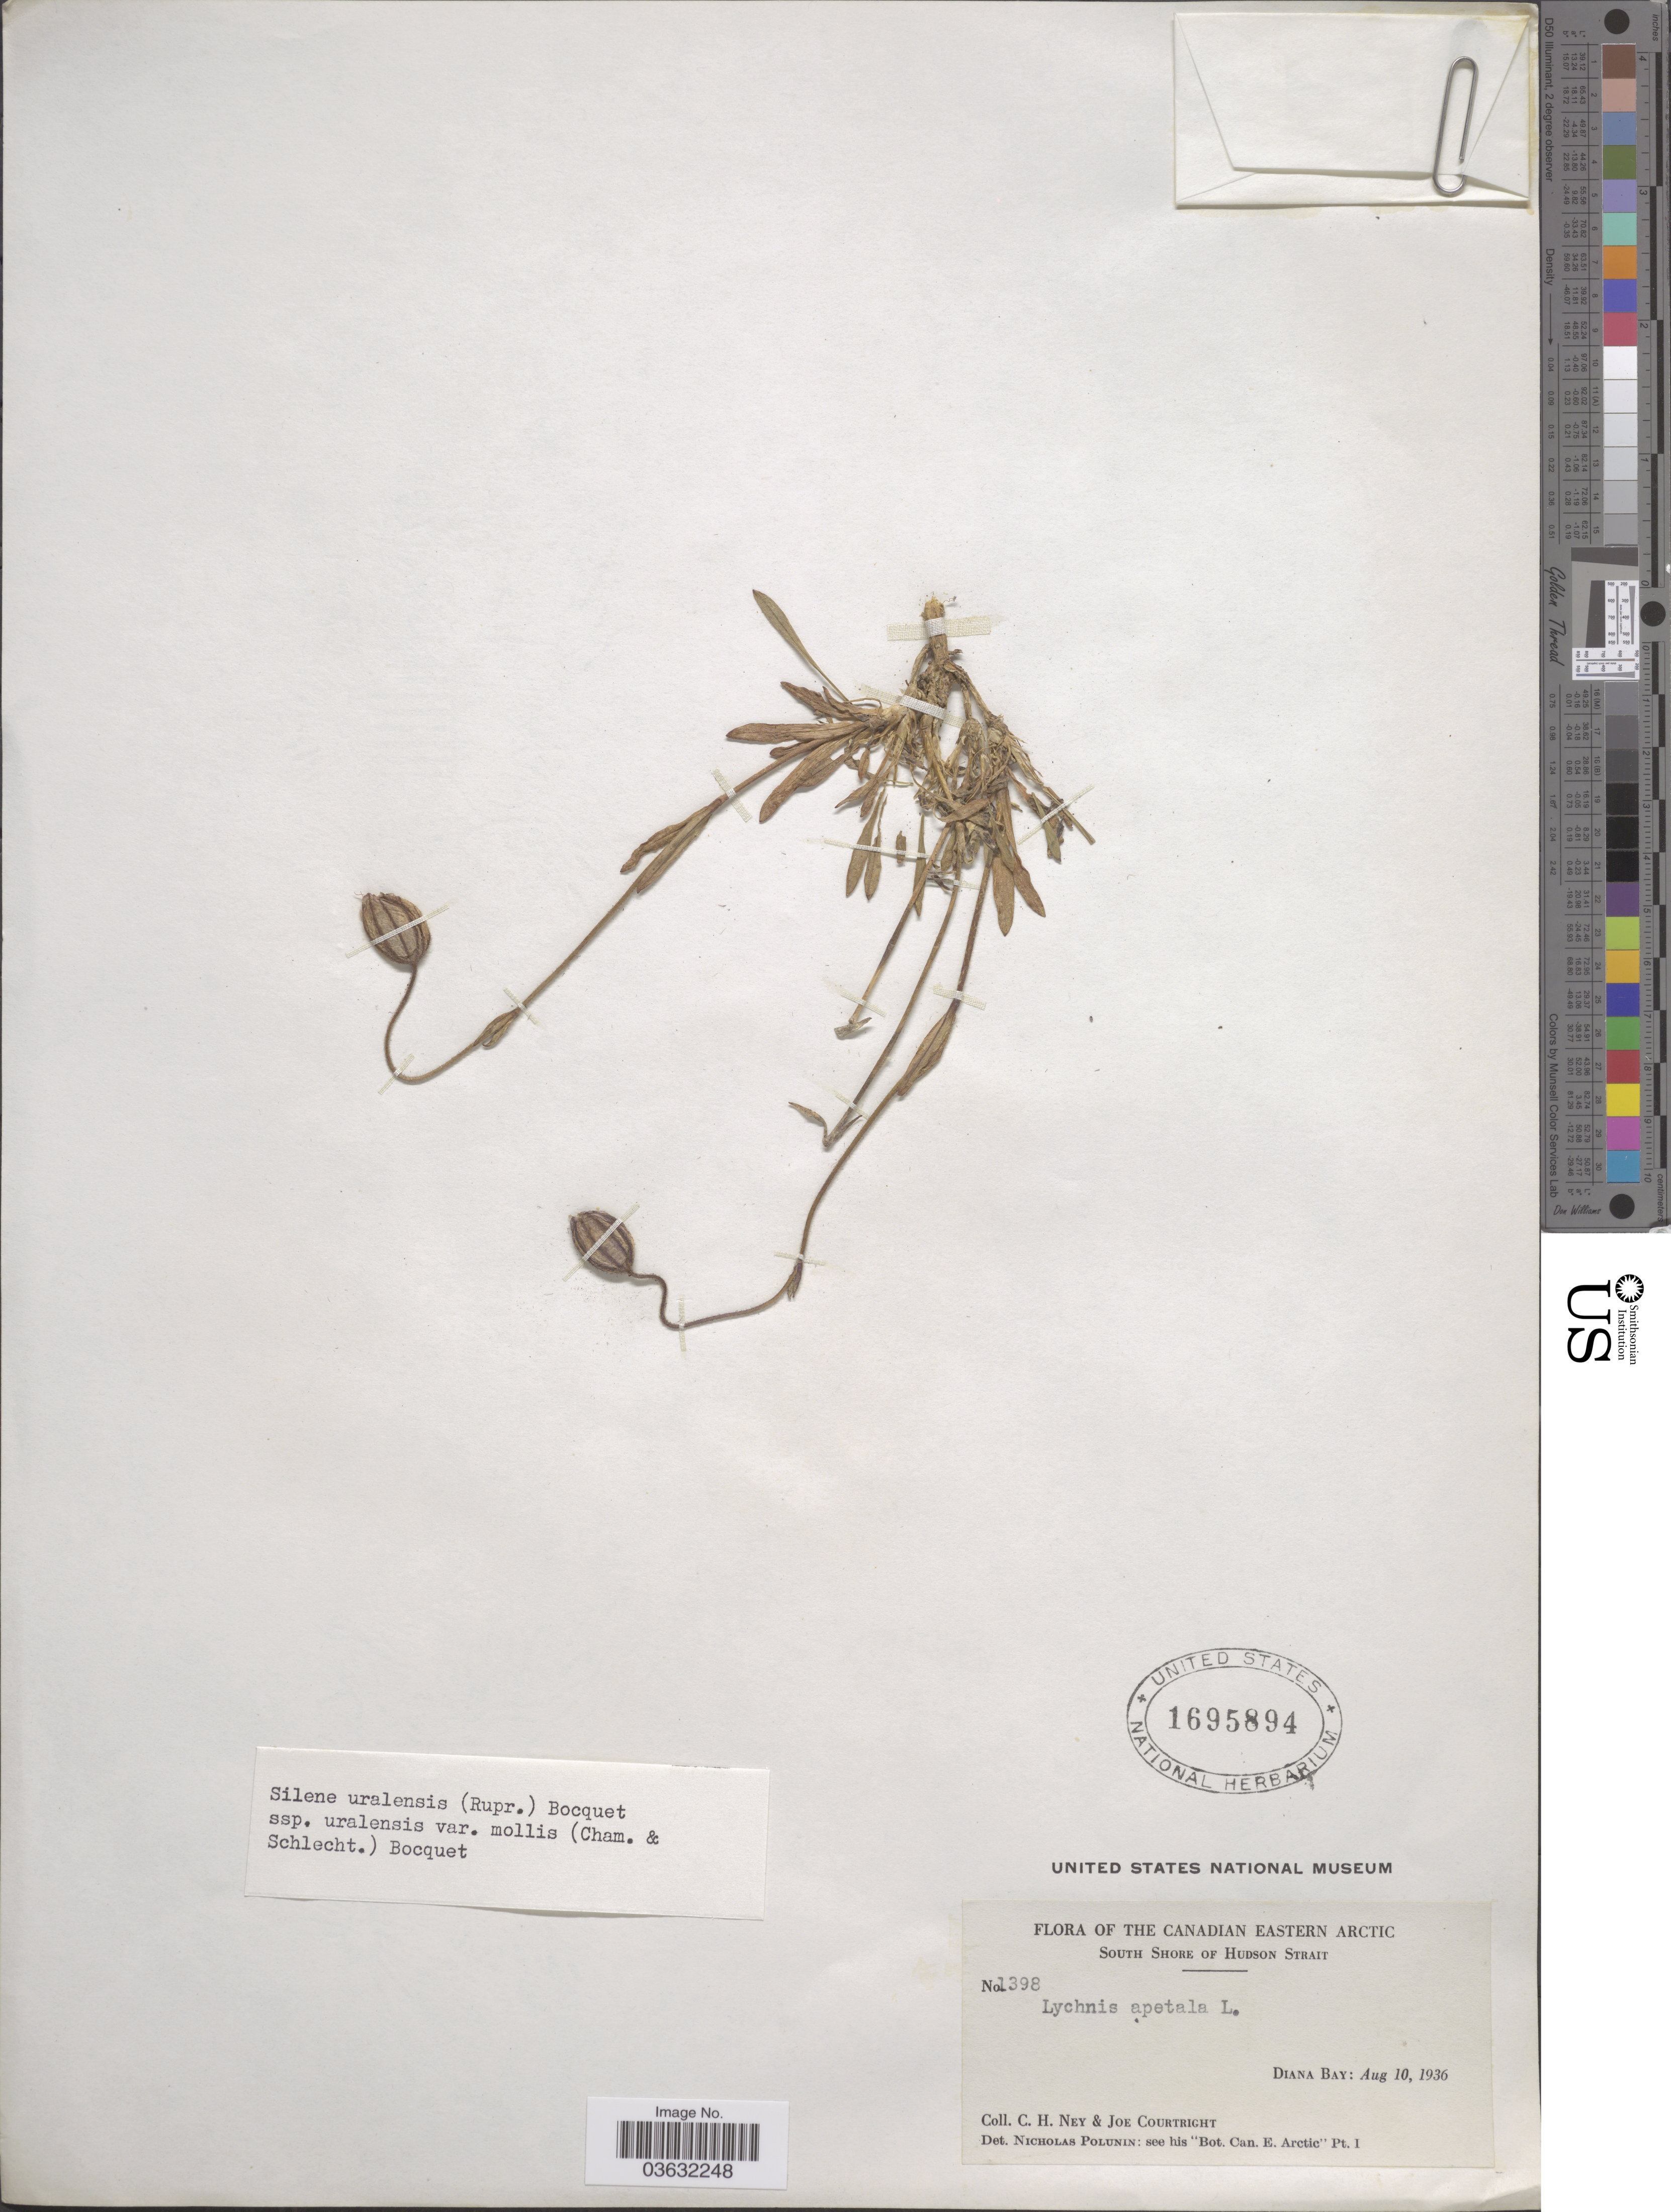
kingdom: Plantae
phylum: Tracheophyta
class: Magnoliopsida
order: Caryophyllales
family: Caryophyllaceae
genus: Silene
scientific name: Silene uralensis var. mollis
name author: (Cham. & Schltdl.) Bocquet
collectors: C. Ney & J. Courtright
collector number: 1398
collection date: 1936-08-10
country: Canada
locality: The Canadian Eastern Arctic. South Shore of Hudson Strait. Diana Bay.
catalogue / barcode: US 1695894